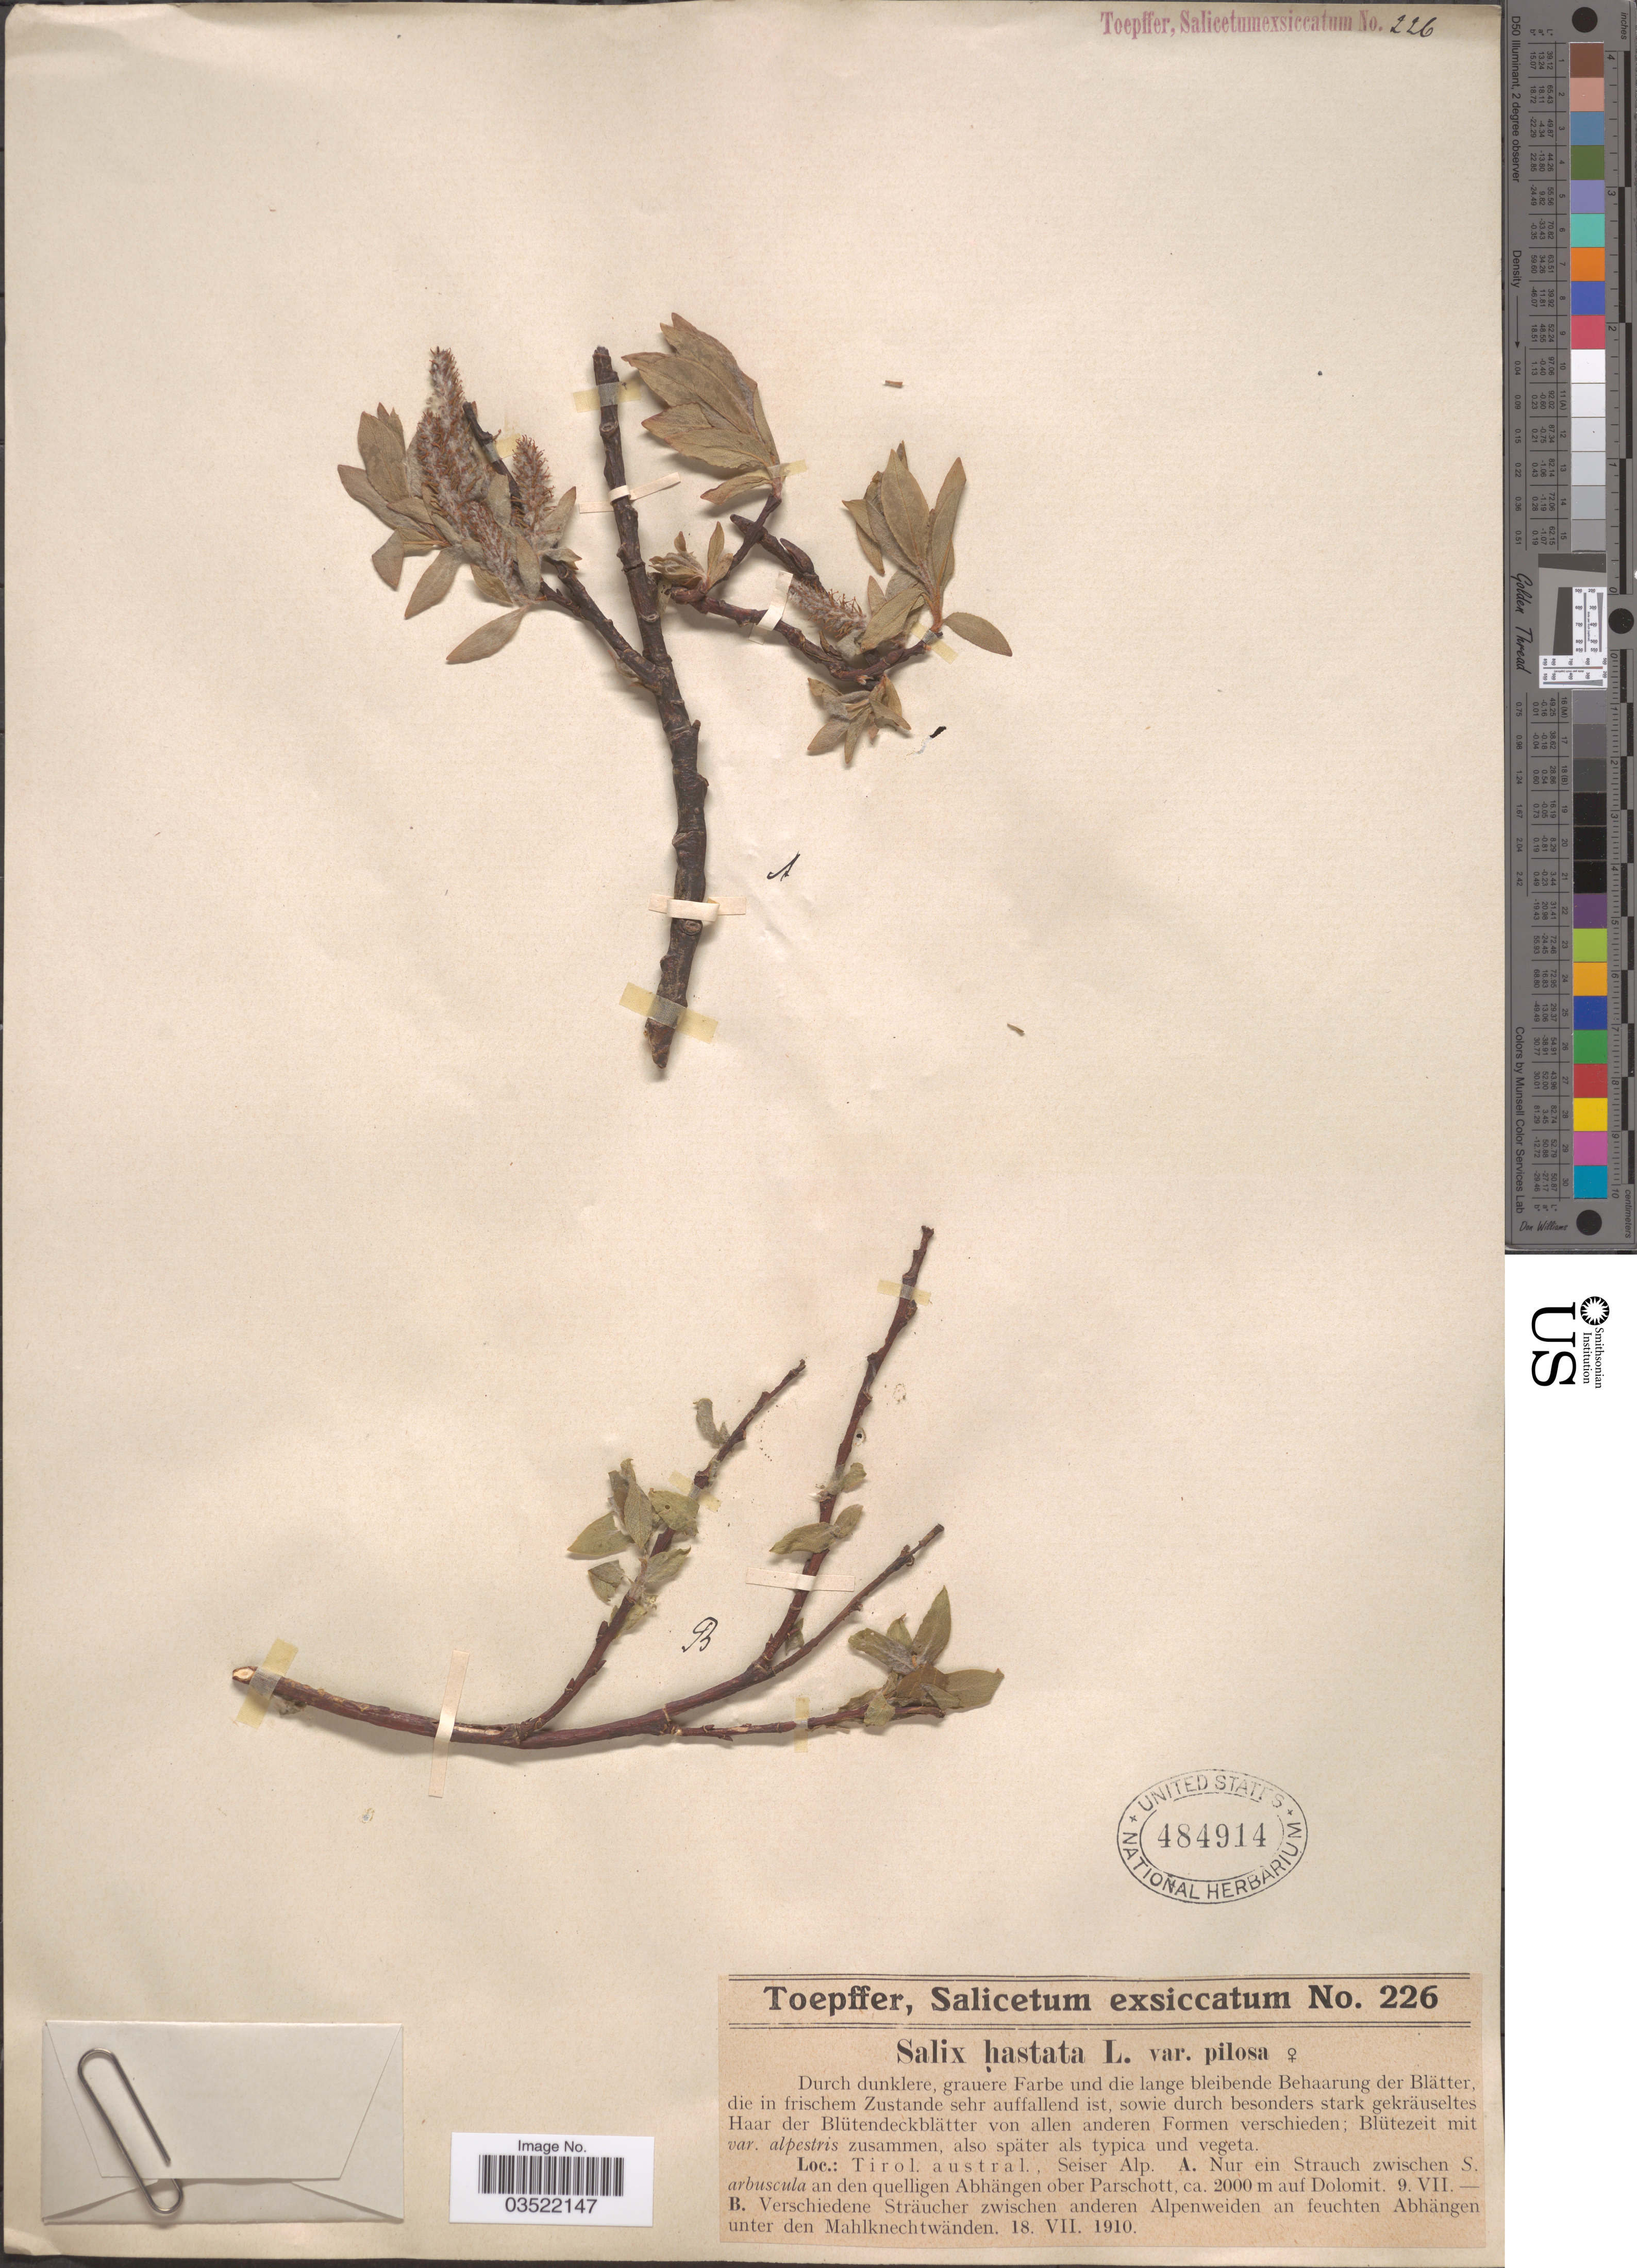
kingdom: Plantae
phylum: Tracheophyta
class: Magnoliopsida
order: Malpighiales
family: Salicaceae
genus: Salix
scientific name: Salix hastata var. pilosa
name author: Ser.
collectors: A. Toepffer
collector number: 226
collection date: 1910-07-09/1910-07-18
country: Austria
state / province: Styria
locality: Tirol. austral., Seiser Alp. an den quelligen Abhängen oberhalb Parschott.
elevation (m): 2000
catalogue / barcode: US 484914